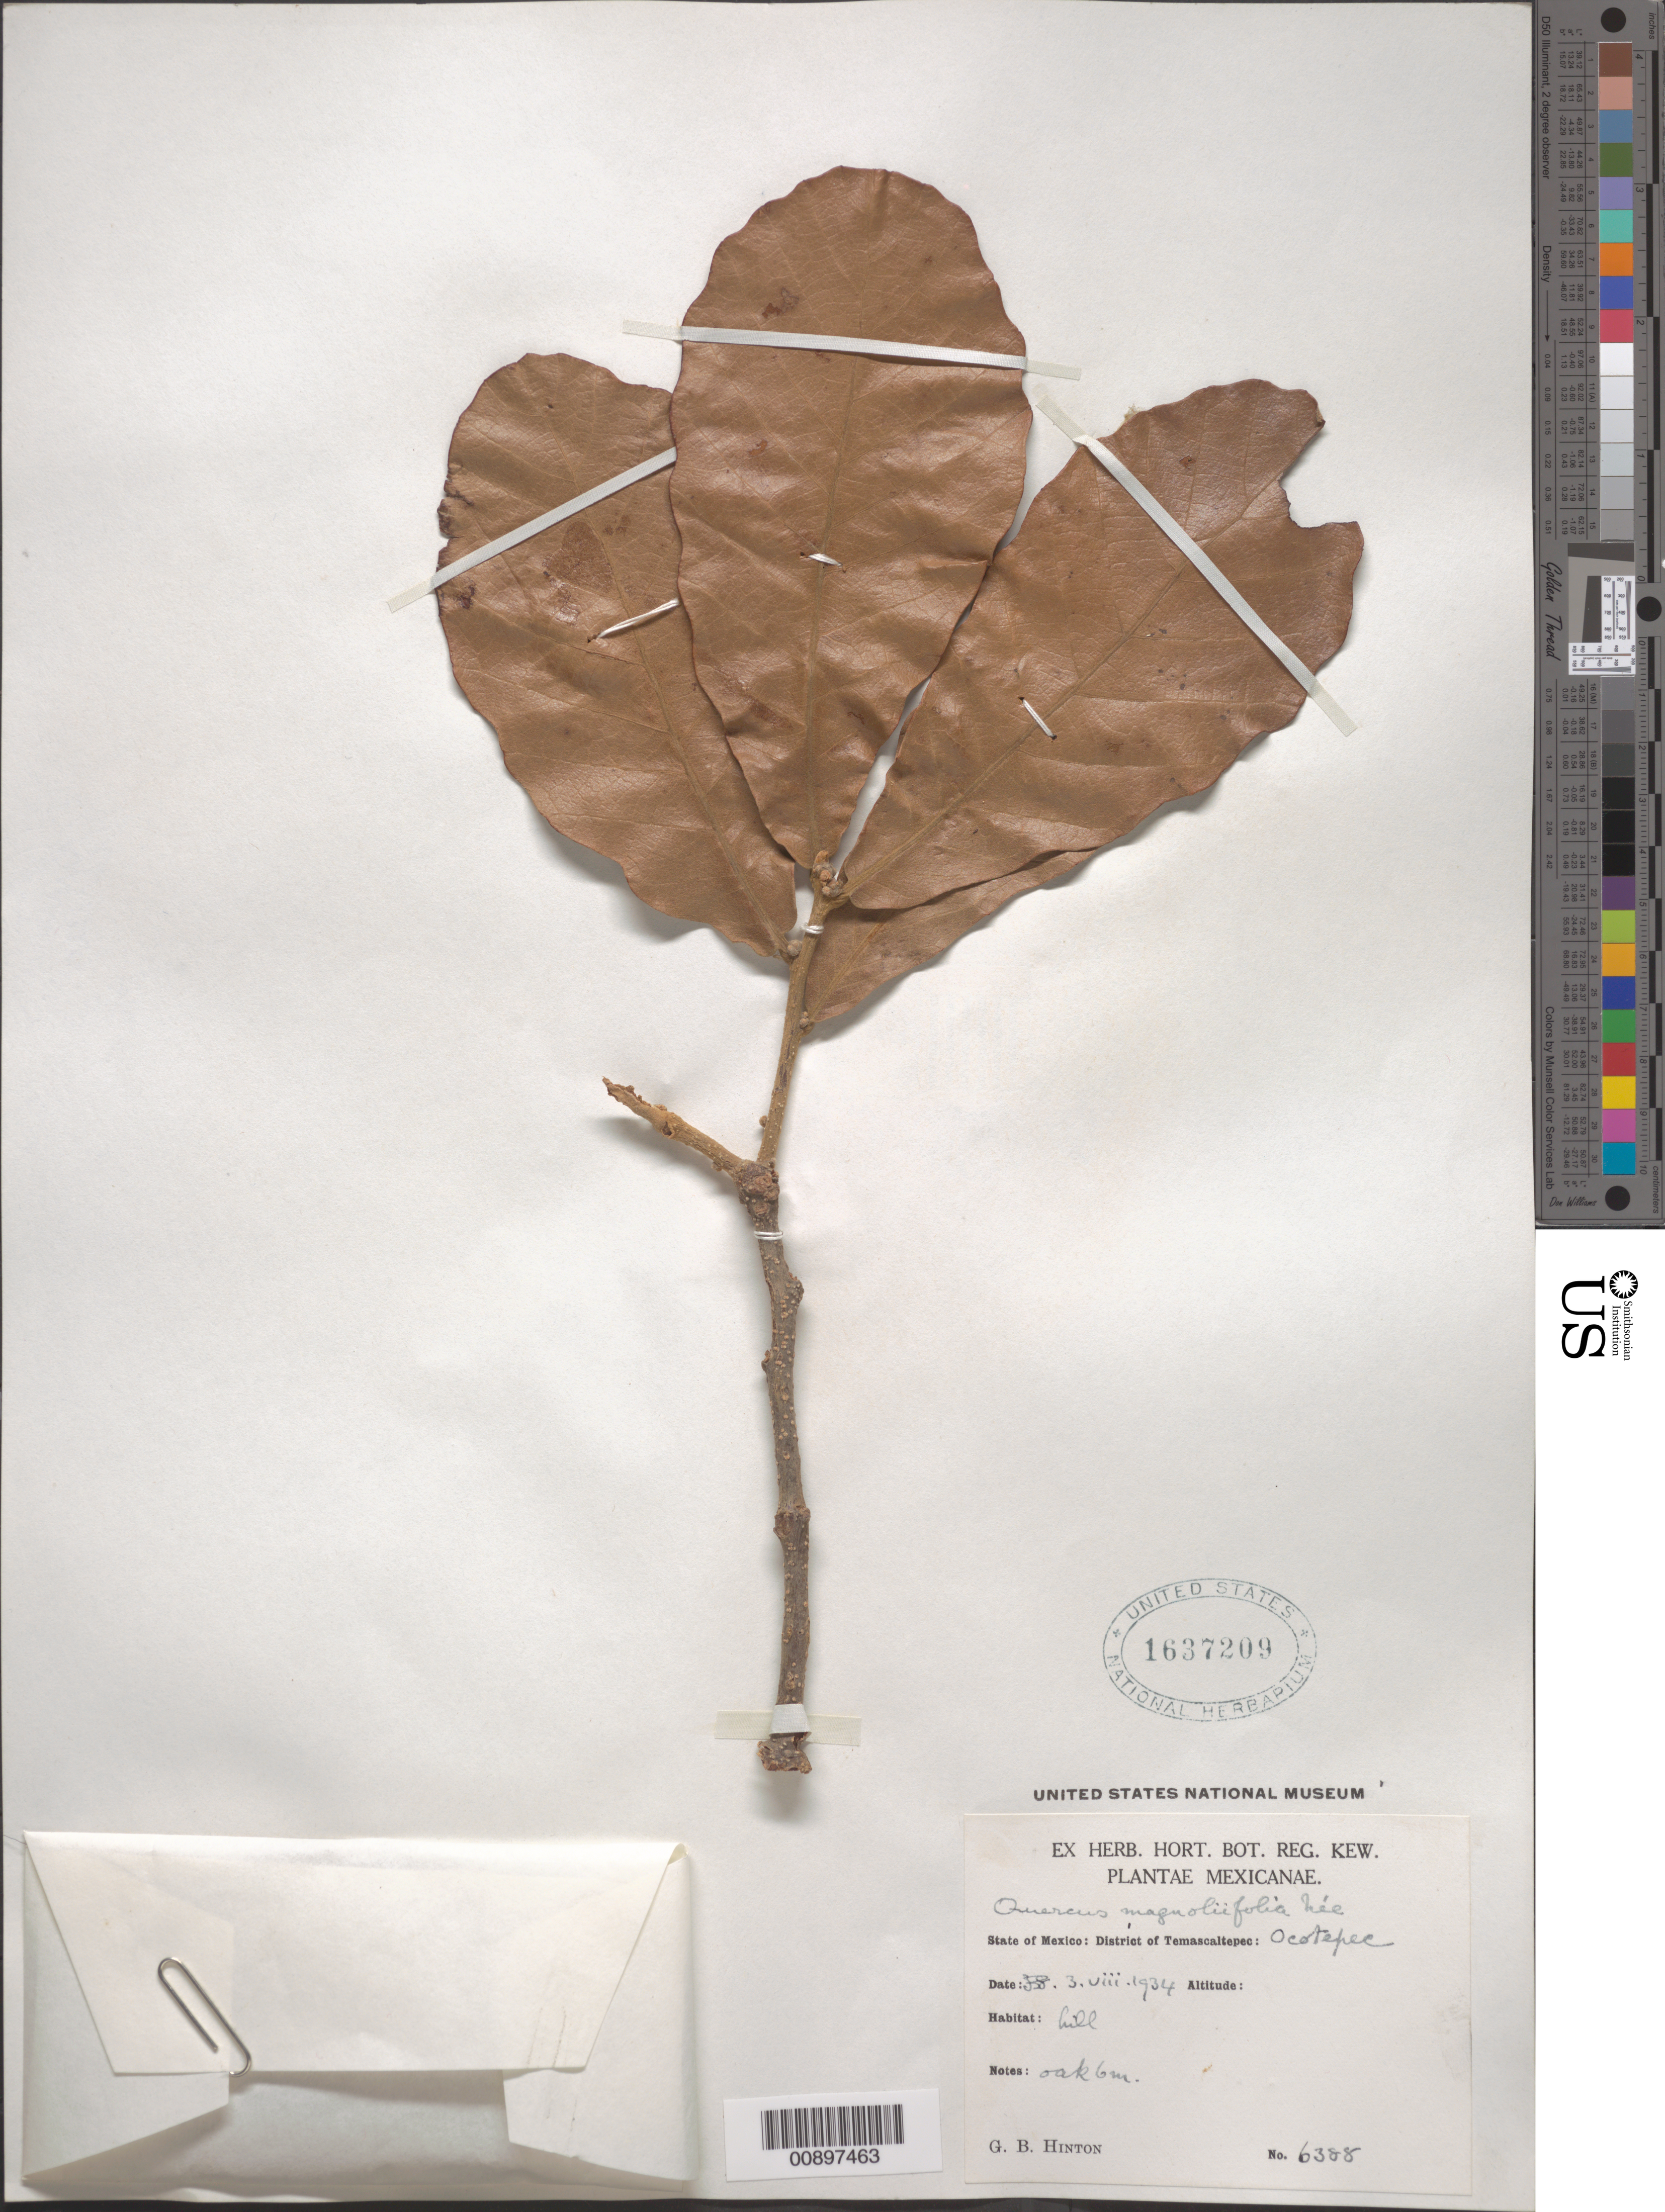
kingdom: Plantae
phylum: Tracheophyta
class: Magnoliopsida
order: Fagales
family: Fagaceae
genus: Quercus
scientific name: Quercus magnoliifolia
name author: Née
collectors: G. B. Hinton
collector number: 6388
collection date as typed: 03 Aug 1934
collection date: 1934-08-03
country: Mexico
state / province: México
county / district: Temascaltepec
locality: State of Mexico: District of Temascaltepec: Ocotepec.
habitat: Hill.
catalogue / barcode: US 1637209